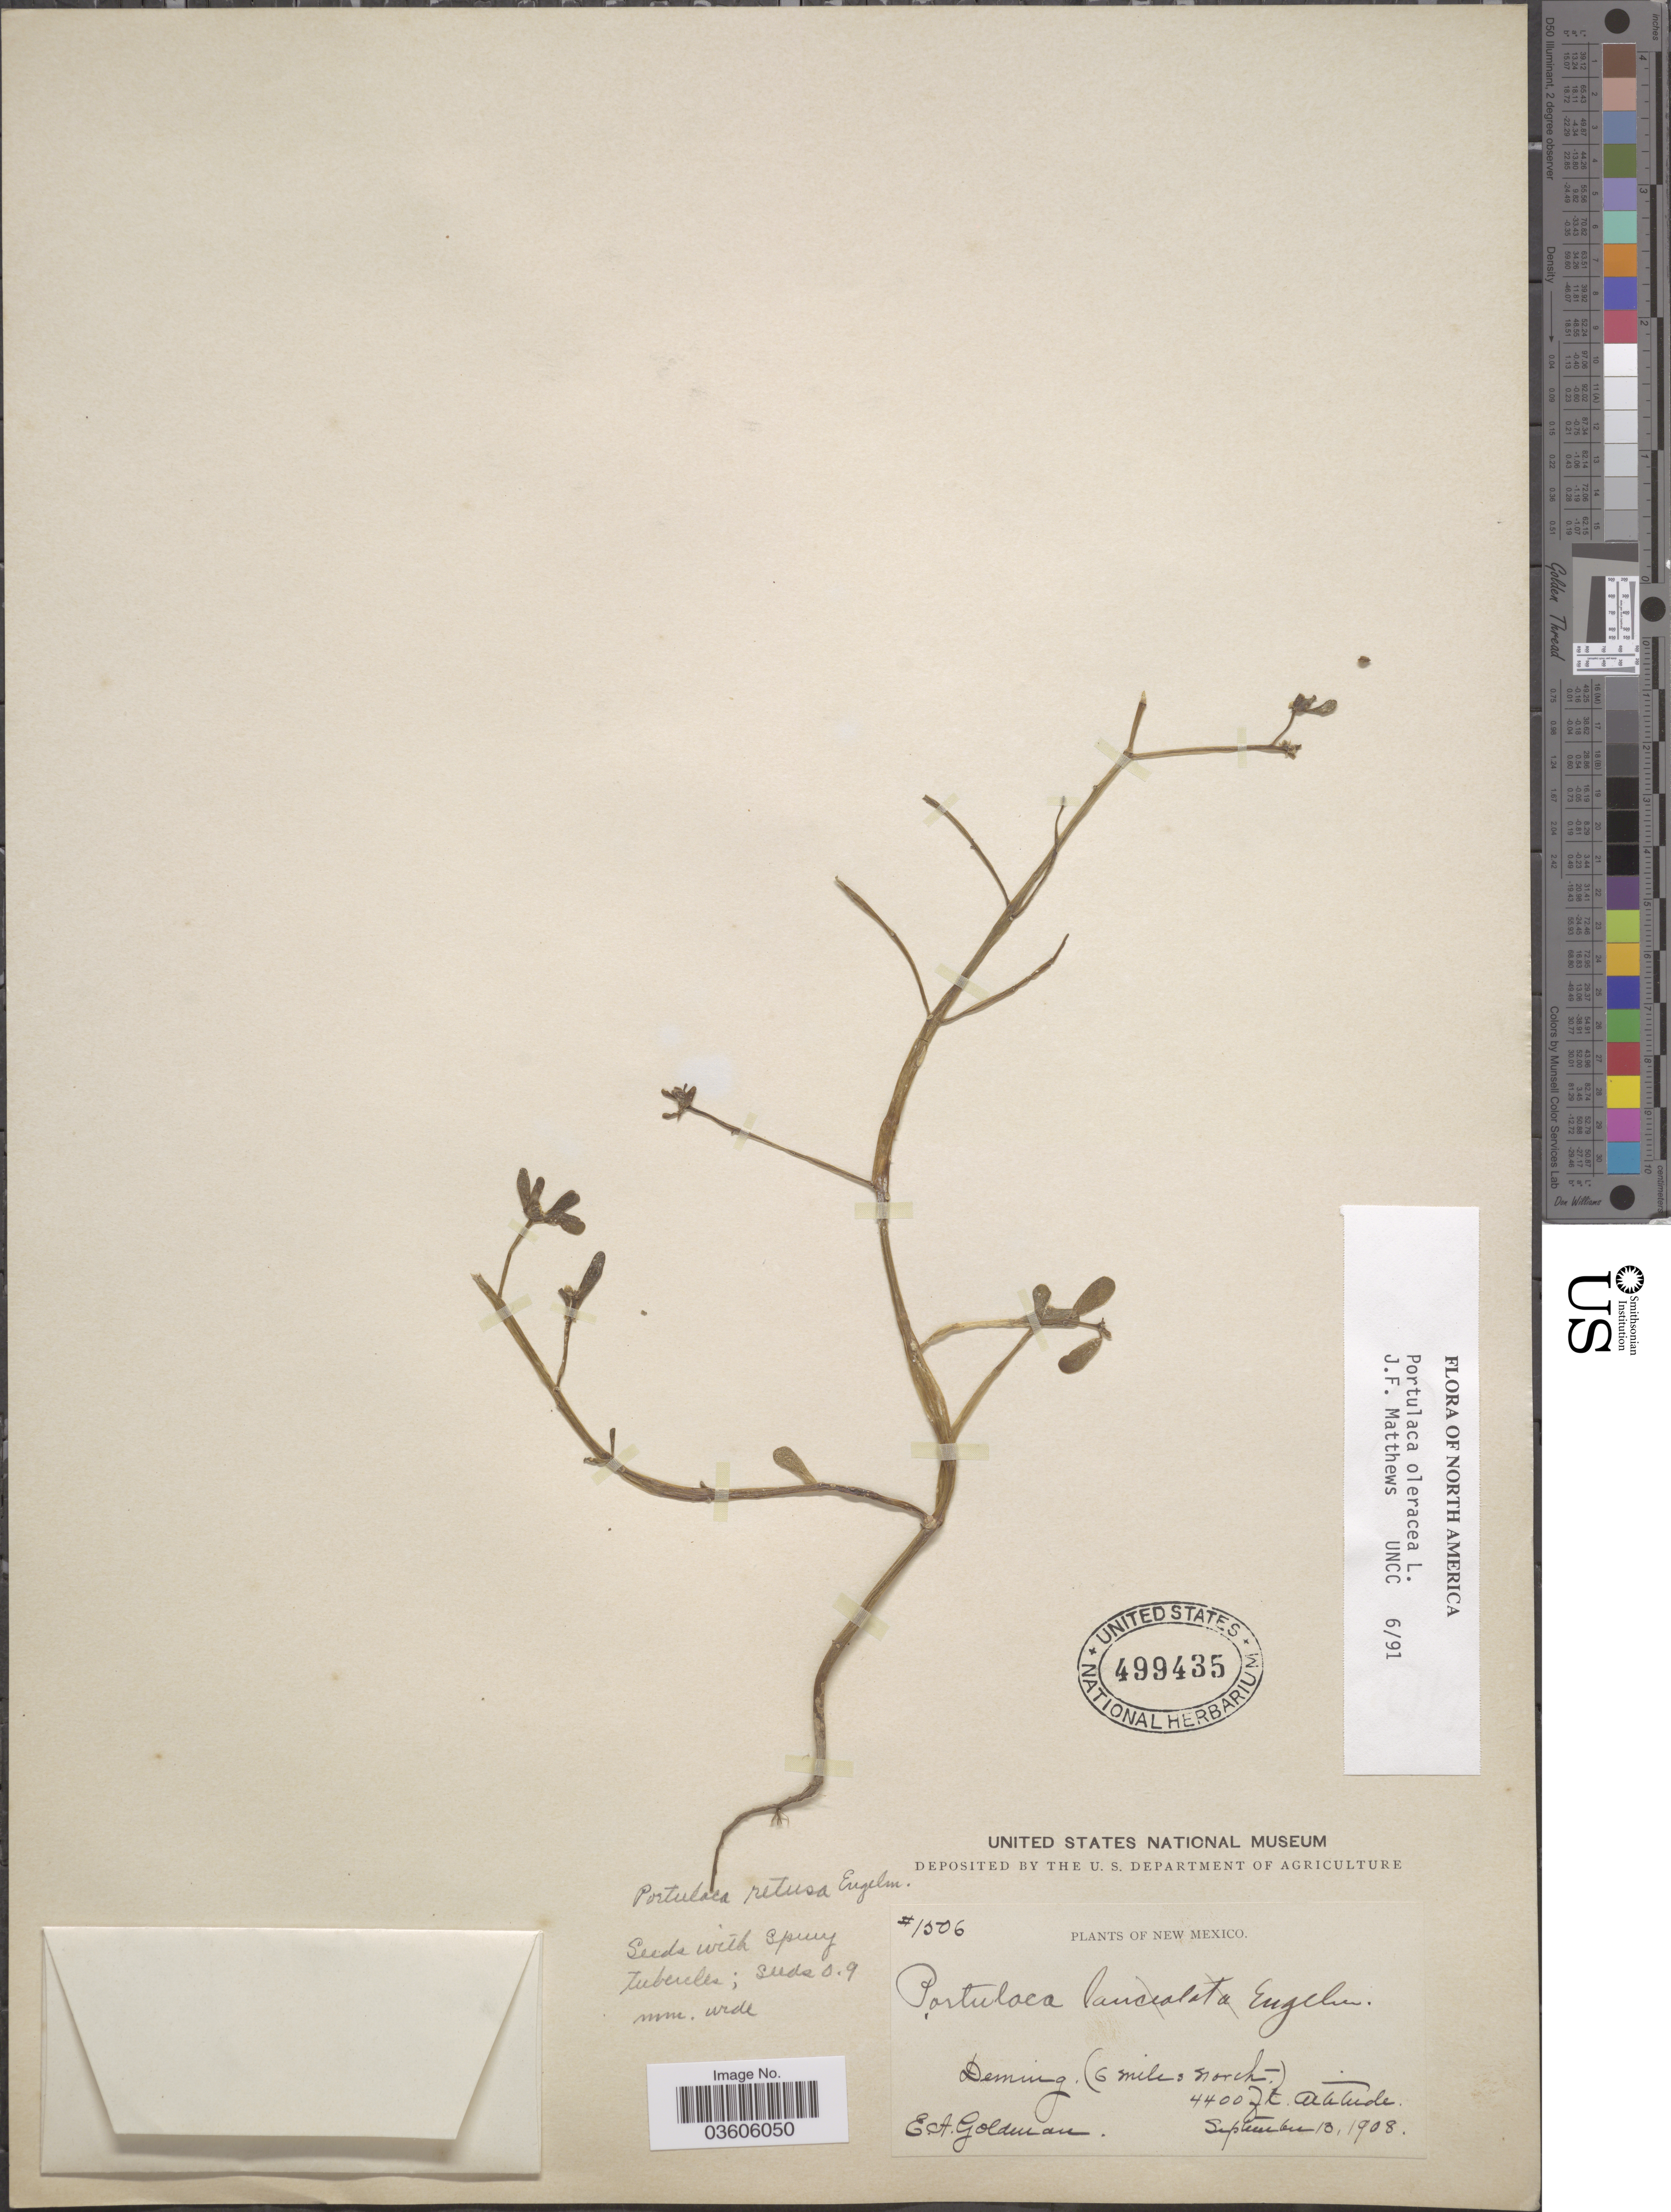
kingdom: Plantae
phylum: Tracheophyta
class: Magnoliopsida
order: Caryophyllales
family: Portulacaceae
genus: Portulaca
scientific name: Portulaca oleracea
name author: L.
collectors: E. A. Goldman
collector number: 1506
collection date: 1908-09-13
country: United States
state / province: New Mexico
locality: Deming, (6 miles north).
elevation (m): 1341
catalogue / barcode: US 499435